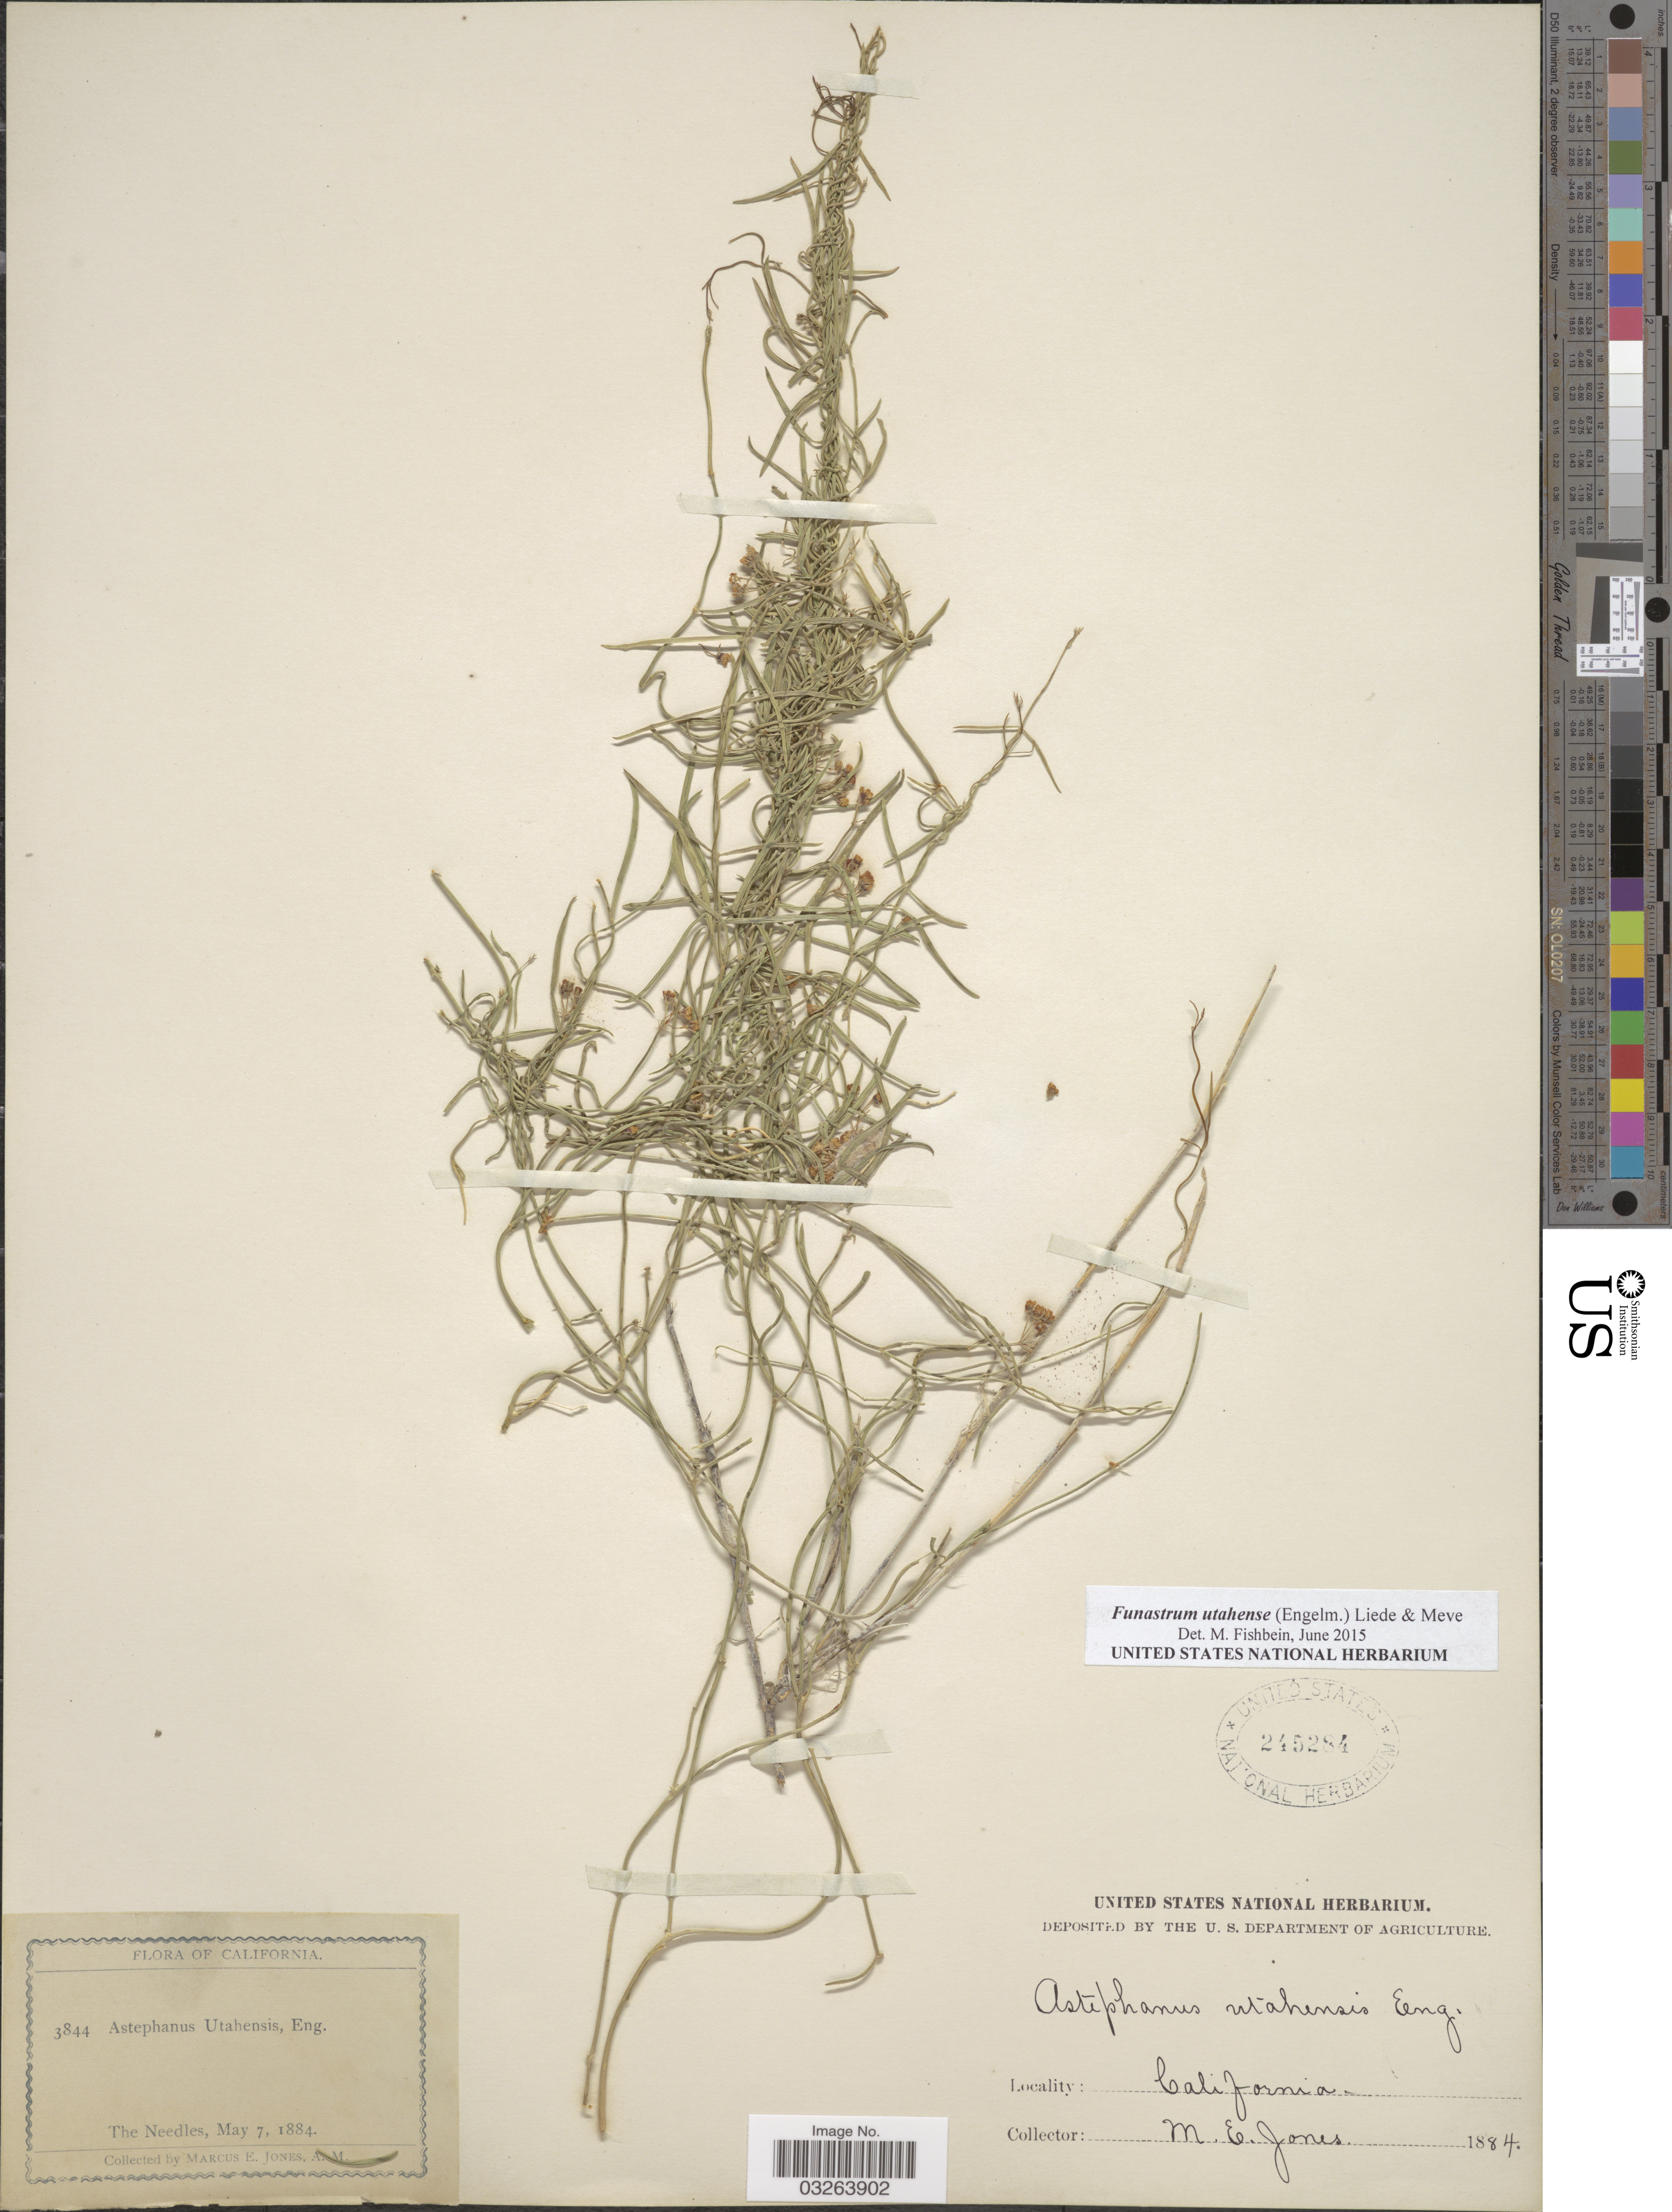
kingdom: Plantae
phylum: Tracheophyta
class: Magnoliopsida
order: Gentianales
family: Apocynaceae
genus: Funastrum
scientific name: Funastrum utahense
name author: (Engelm.) Liede & Meve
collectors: M. E. Jones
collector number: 3844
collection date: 1884-05-07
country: United States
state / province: California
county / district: San Bernardino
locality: The Needles.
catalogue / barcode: US 245284